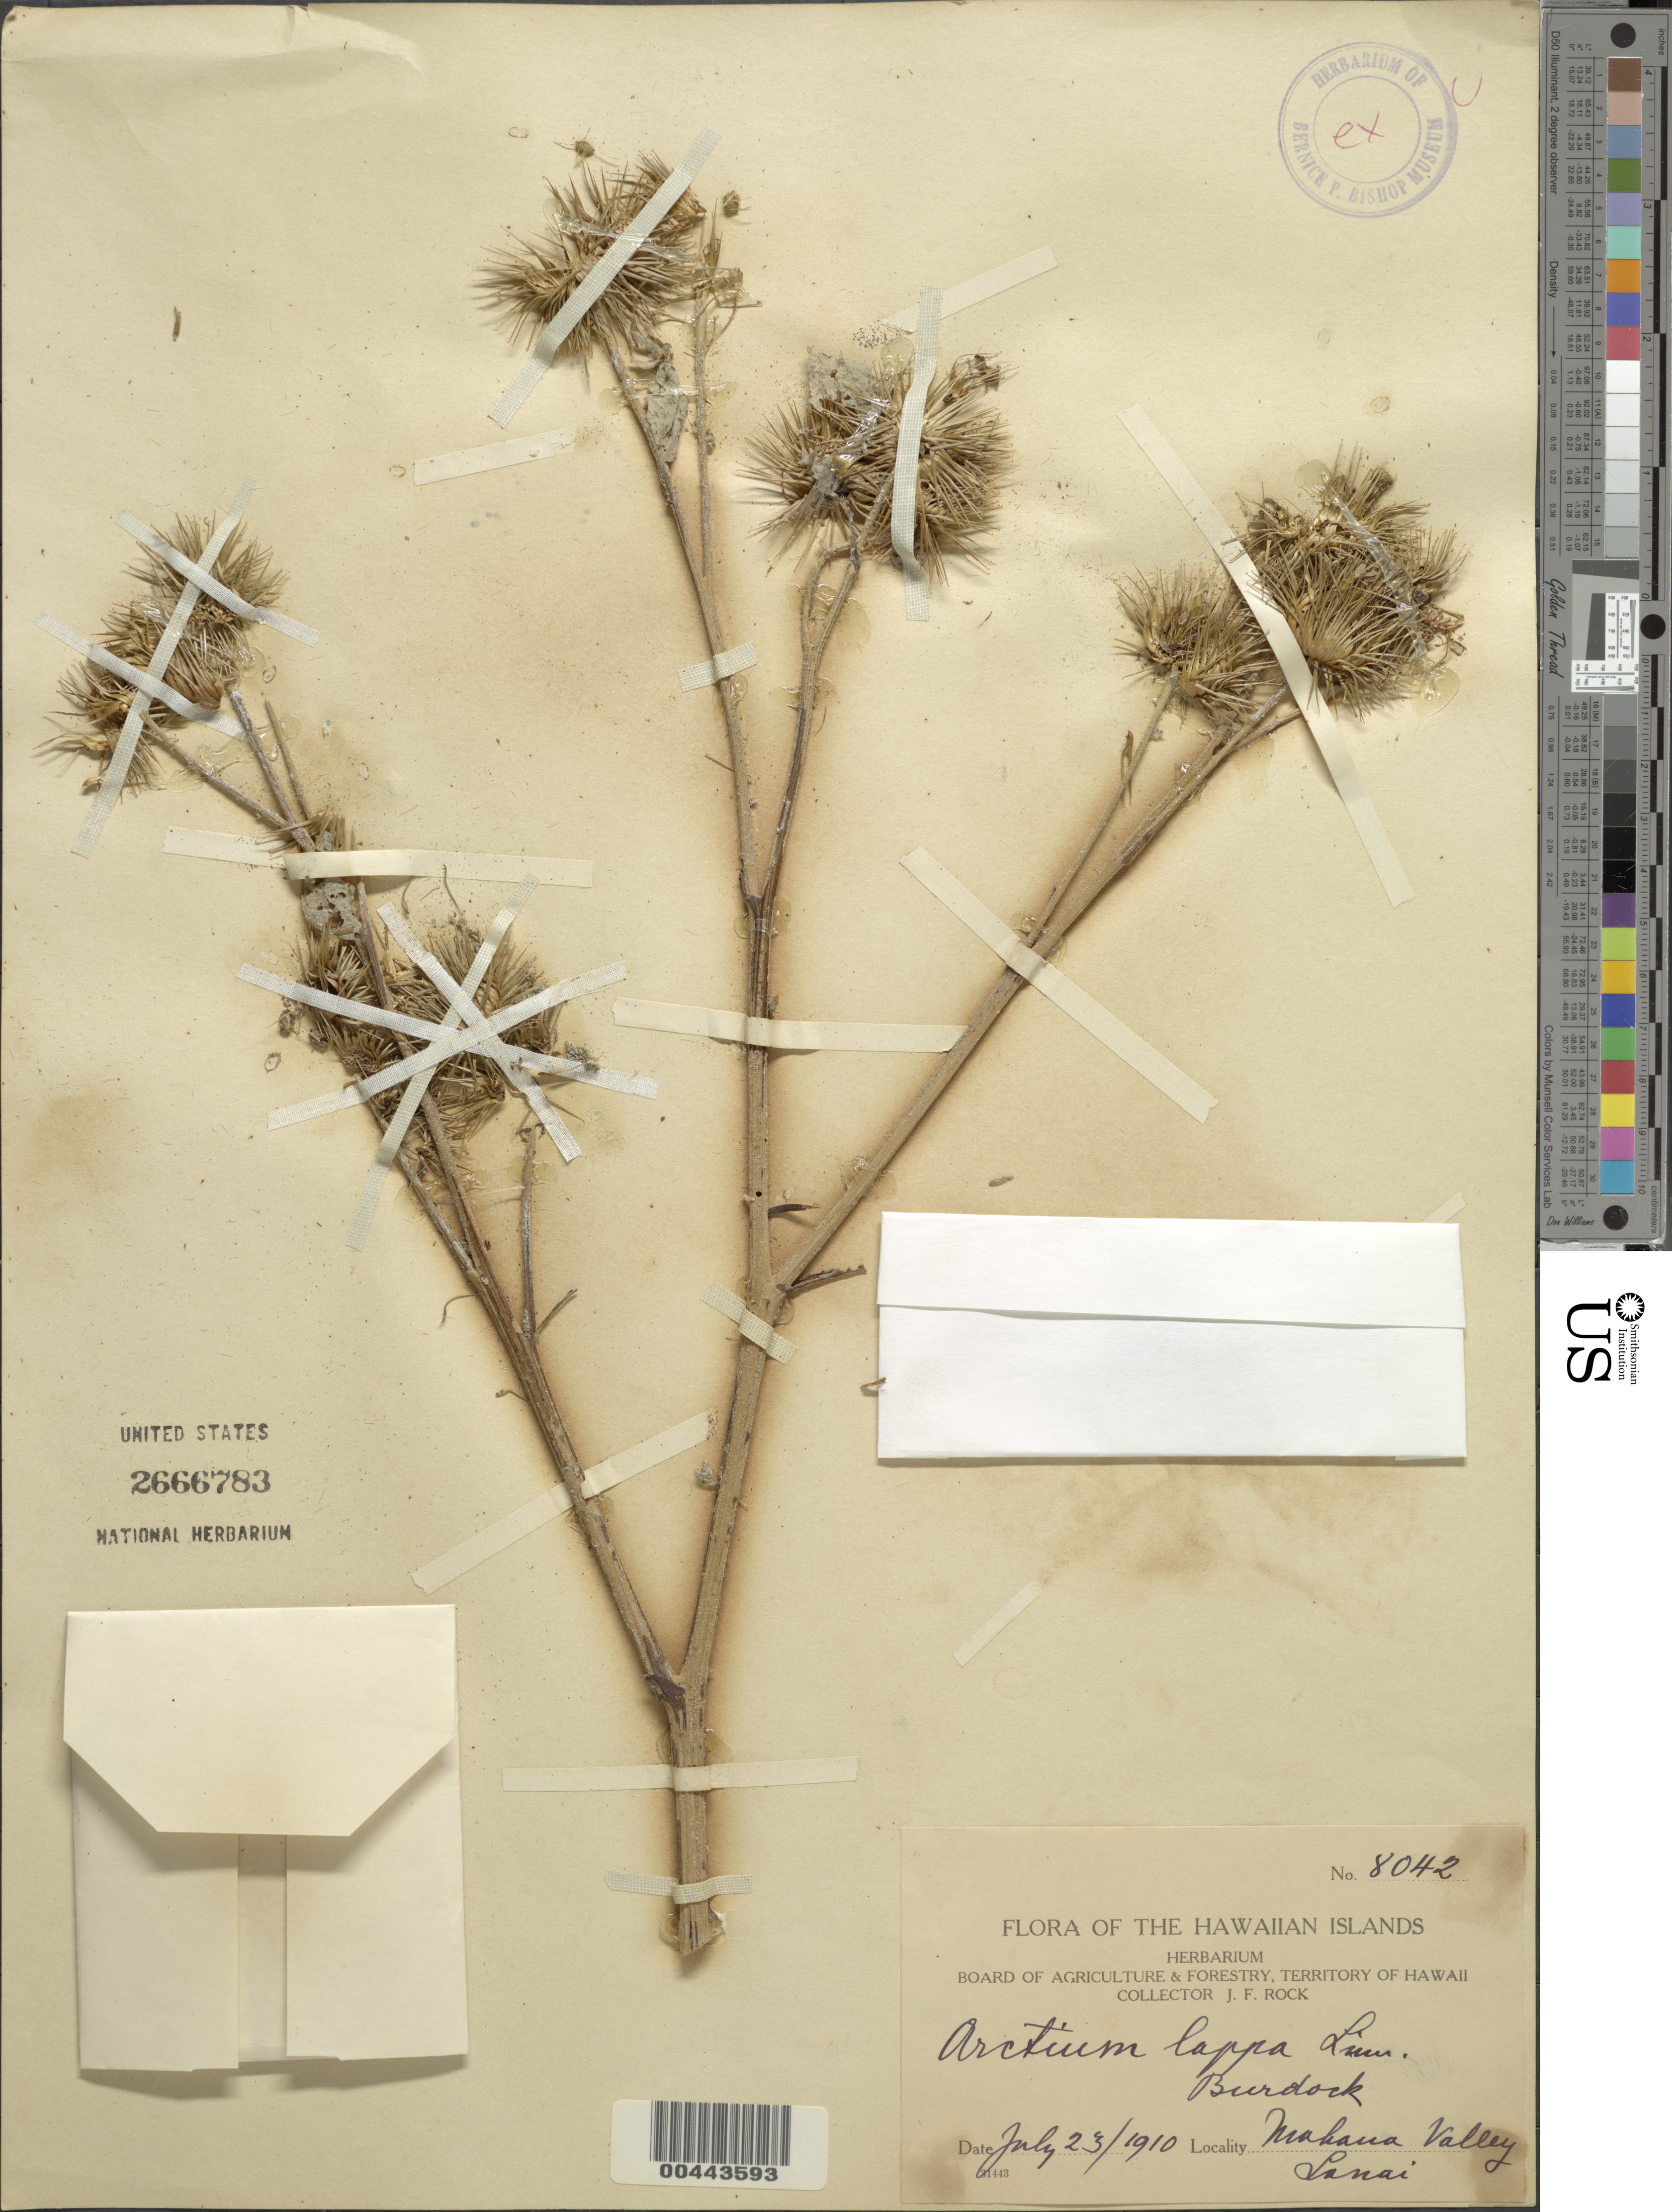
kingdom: Plantae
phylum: Tracheophyta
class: Magnoliopsida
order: Asterales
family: Asteraceae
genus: Arctium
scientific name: Arctium lappa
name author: L.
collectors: J. F. Rock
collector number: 8042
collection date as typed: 23 Jul 1910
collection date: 1910-07-23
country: United States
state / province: Hawaii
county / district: Maui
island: Lana'i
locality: Mahana Valley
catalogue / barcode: US 2666783